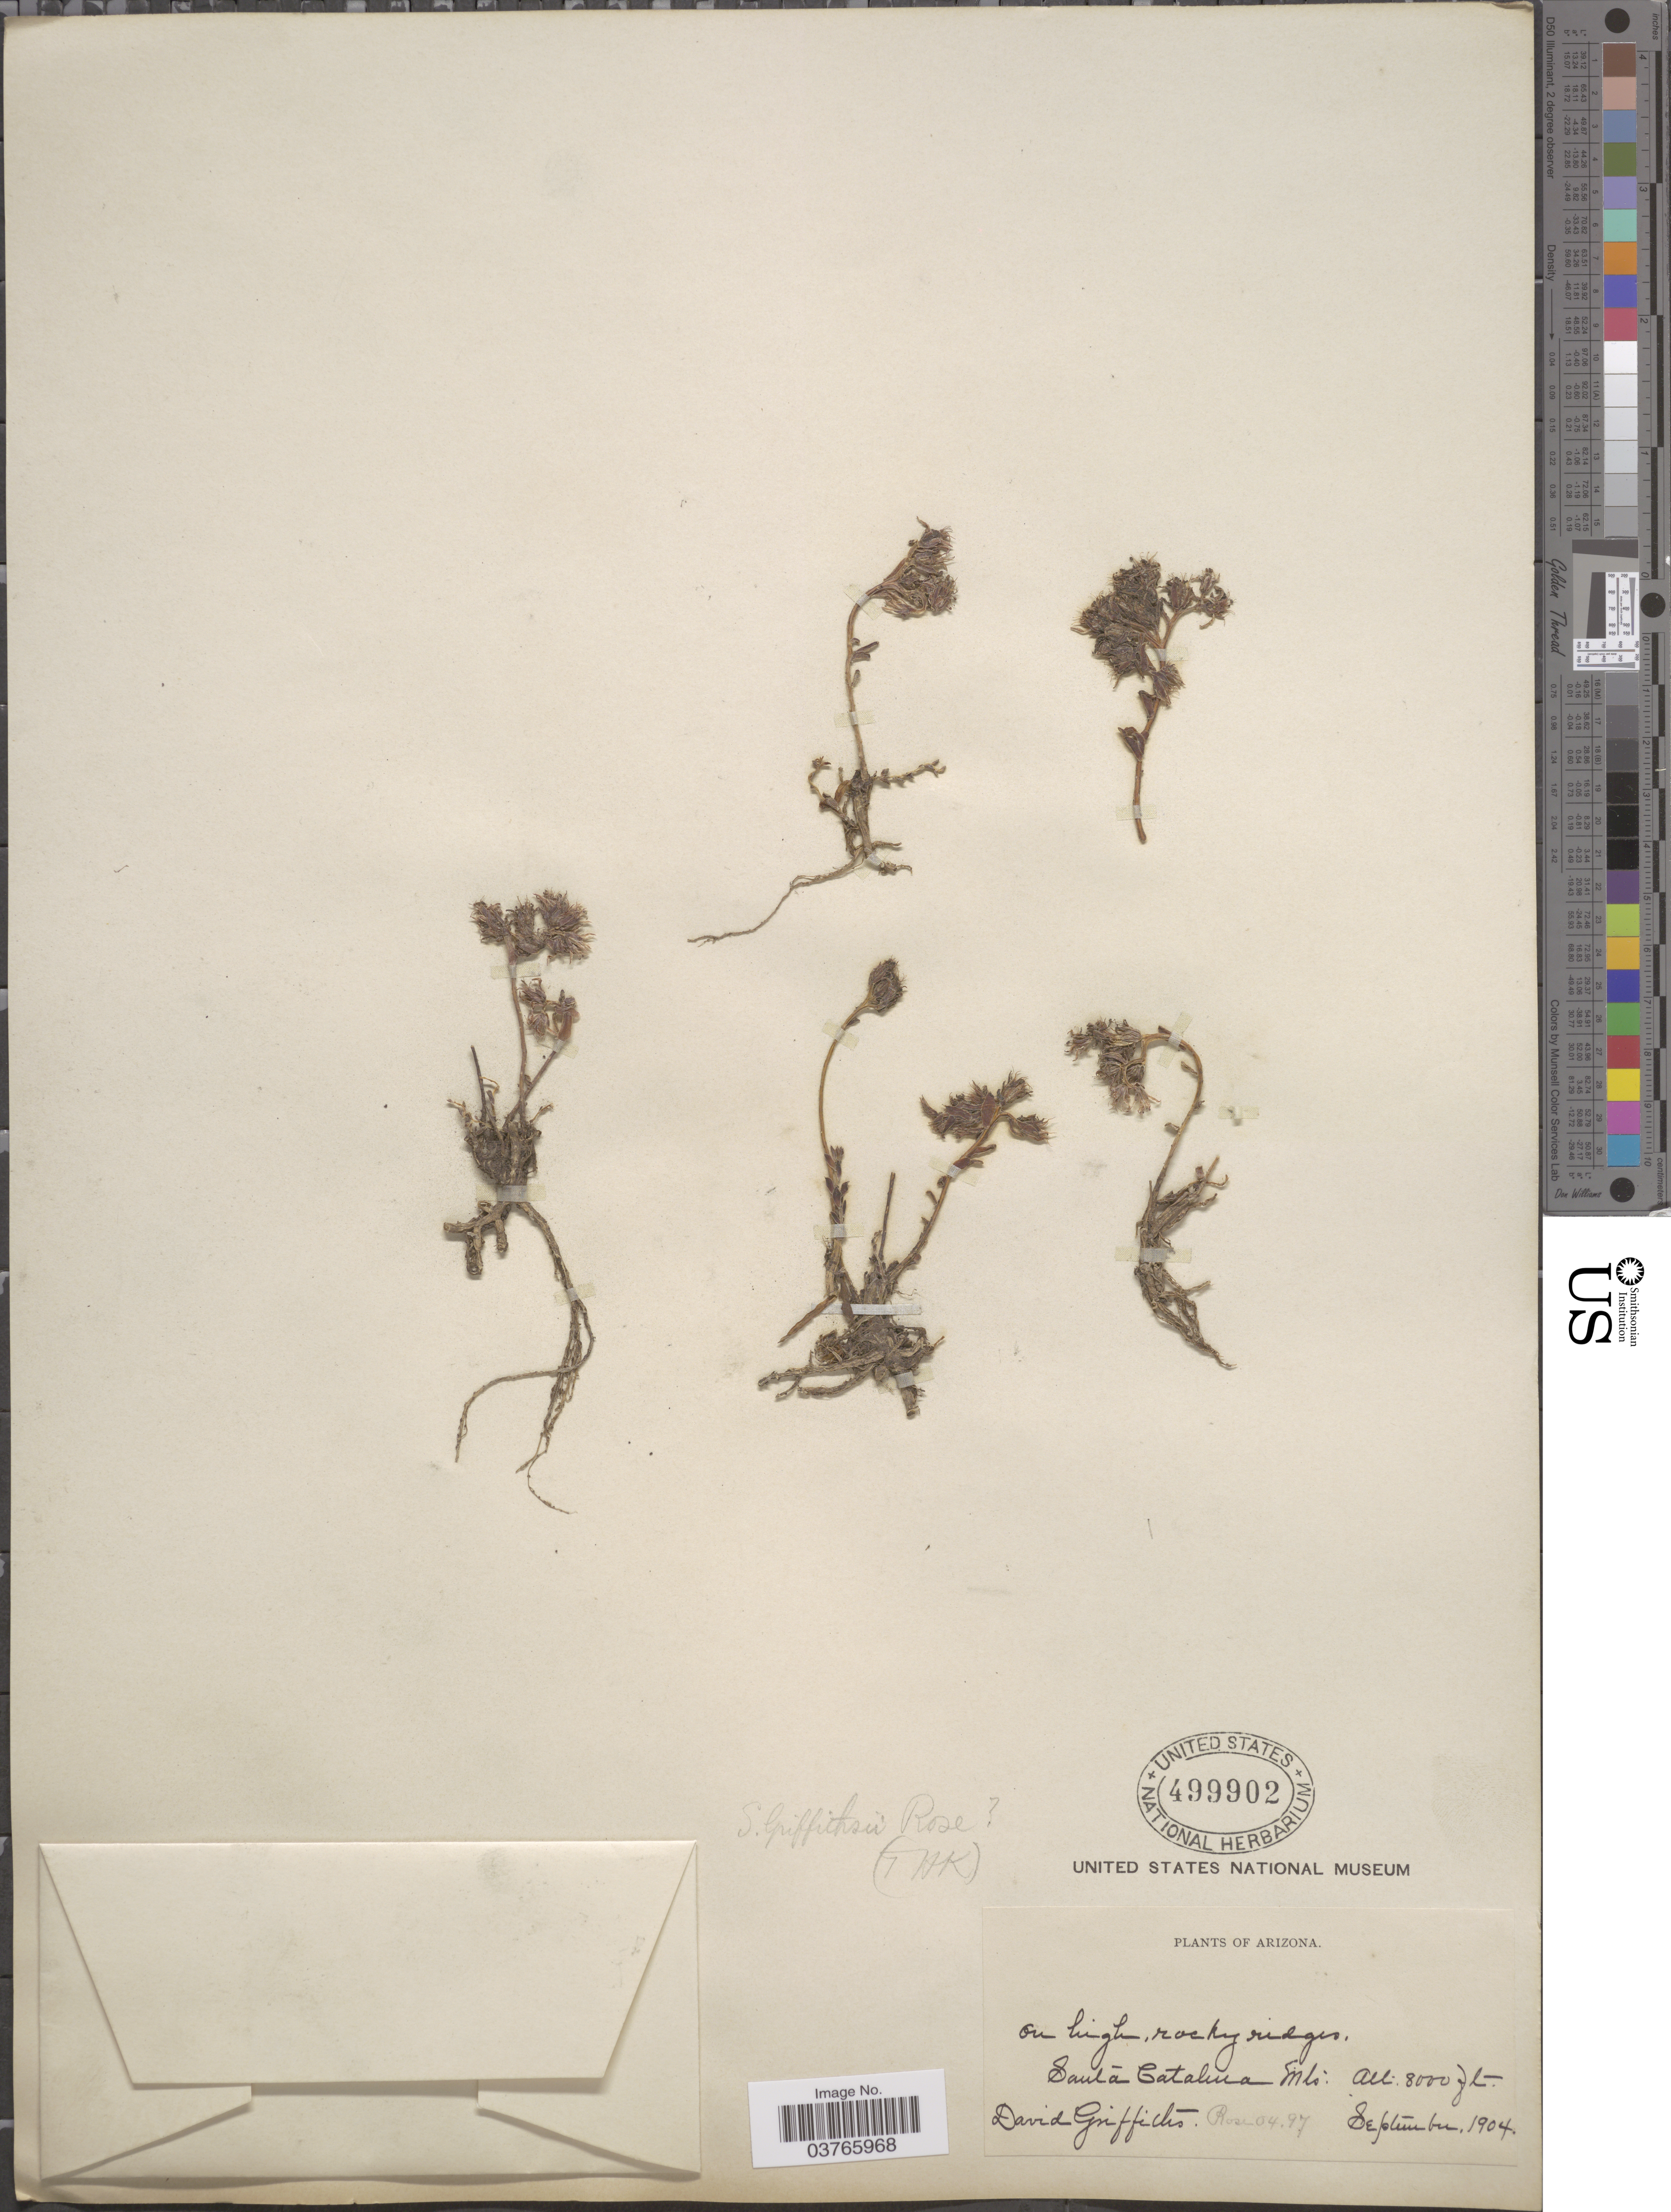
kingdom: Plantae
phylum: Tracheophyta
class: Magnoliopsida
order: Saxifragales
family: Crassulaceae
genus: Sedum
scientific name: Sedum griffithsii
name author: Rose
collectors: D. Griffiths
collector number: Rose0497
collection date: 1904-09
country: United States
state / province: Arizona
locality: Santa Catalina Mts.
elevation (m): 2438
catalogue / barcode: US 499902